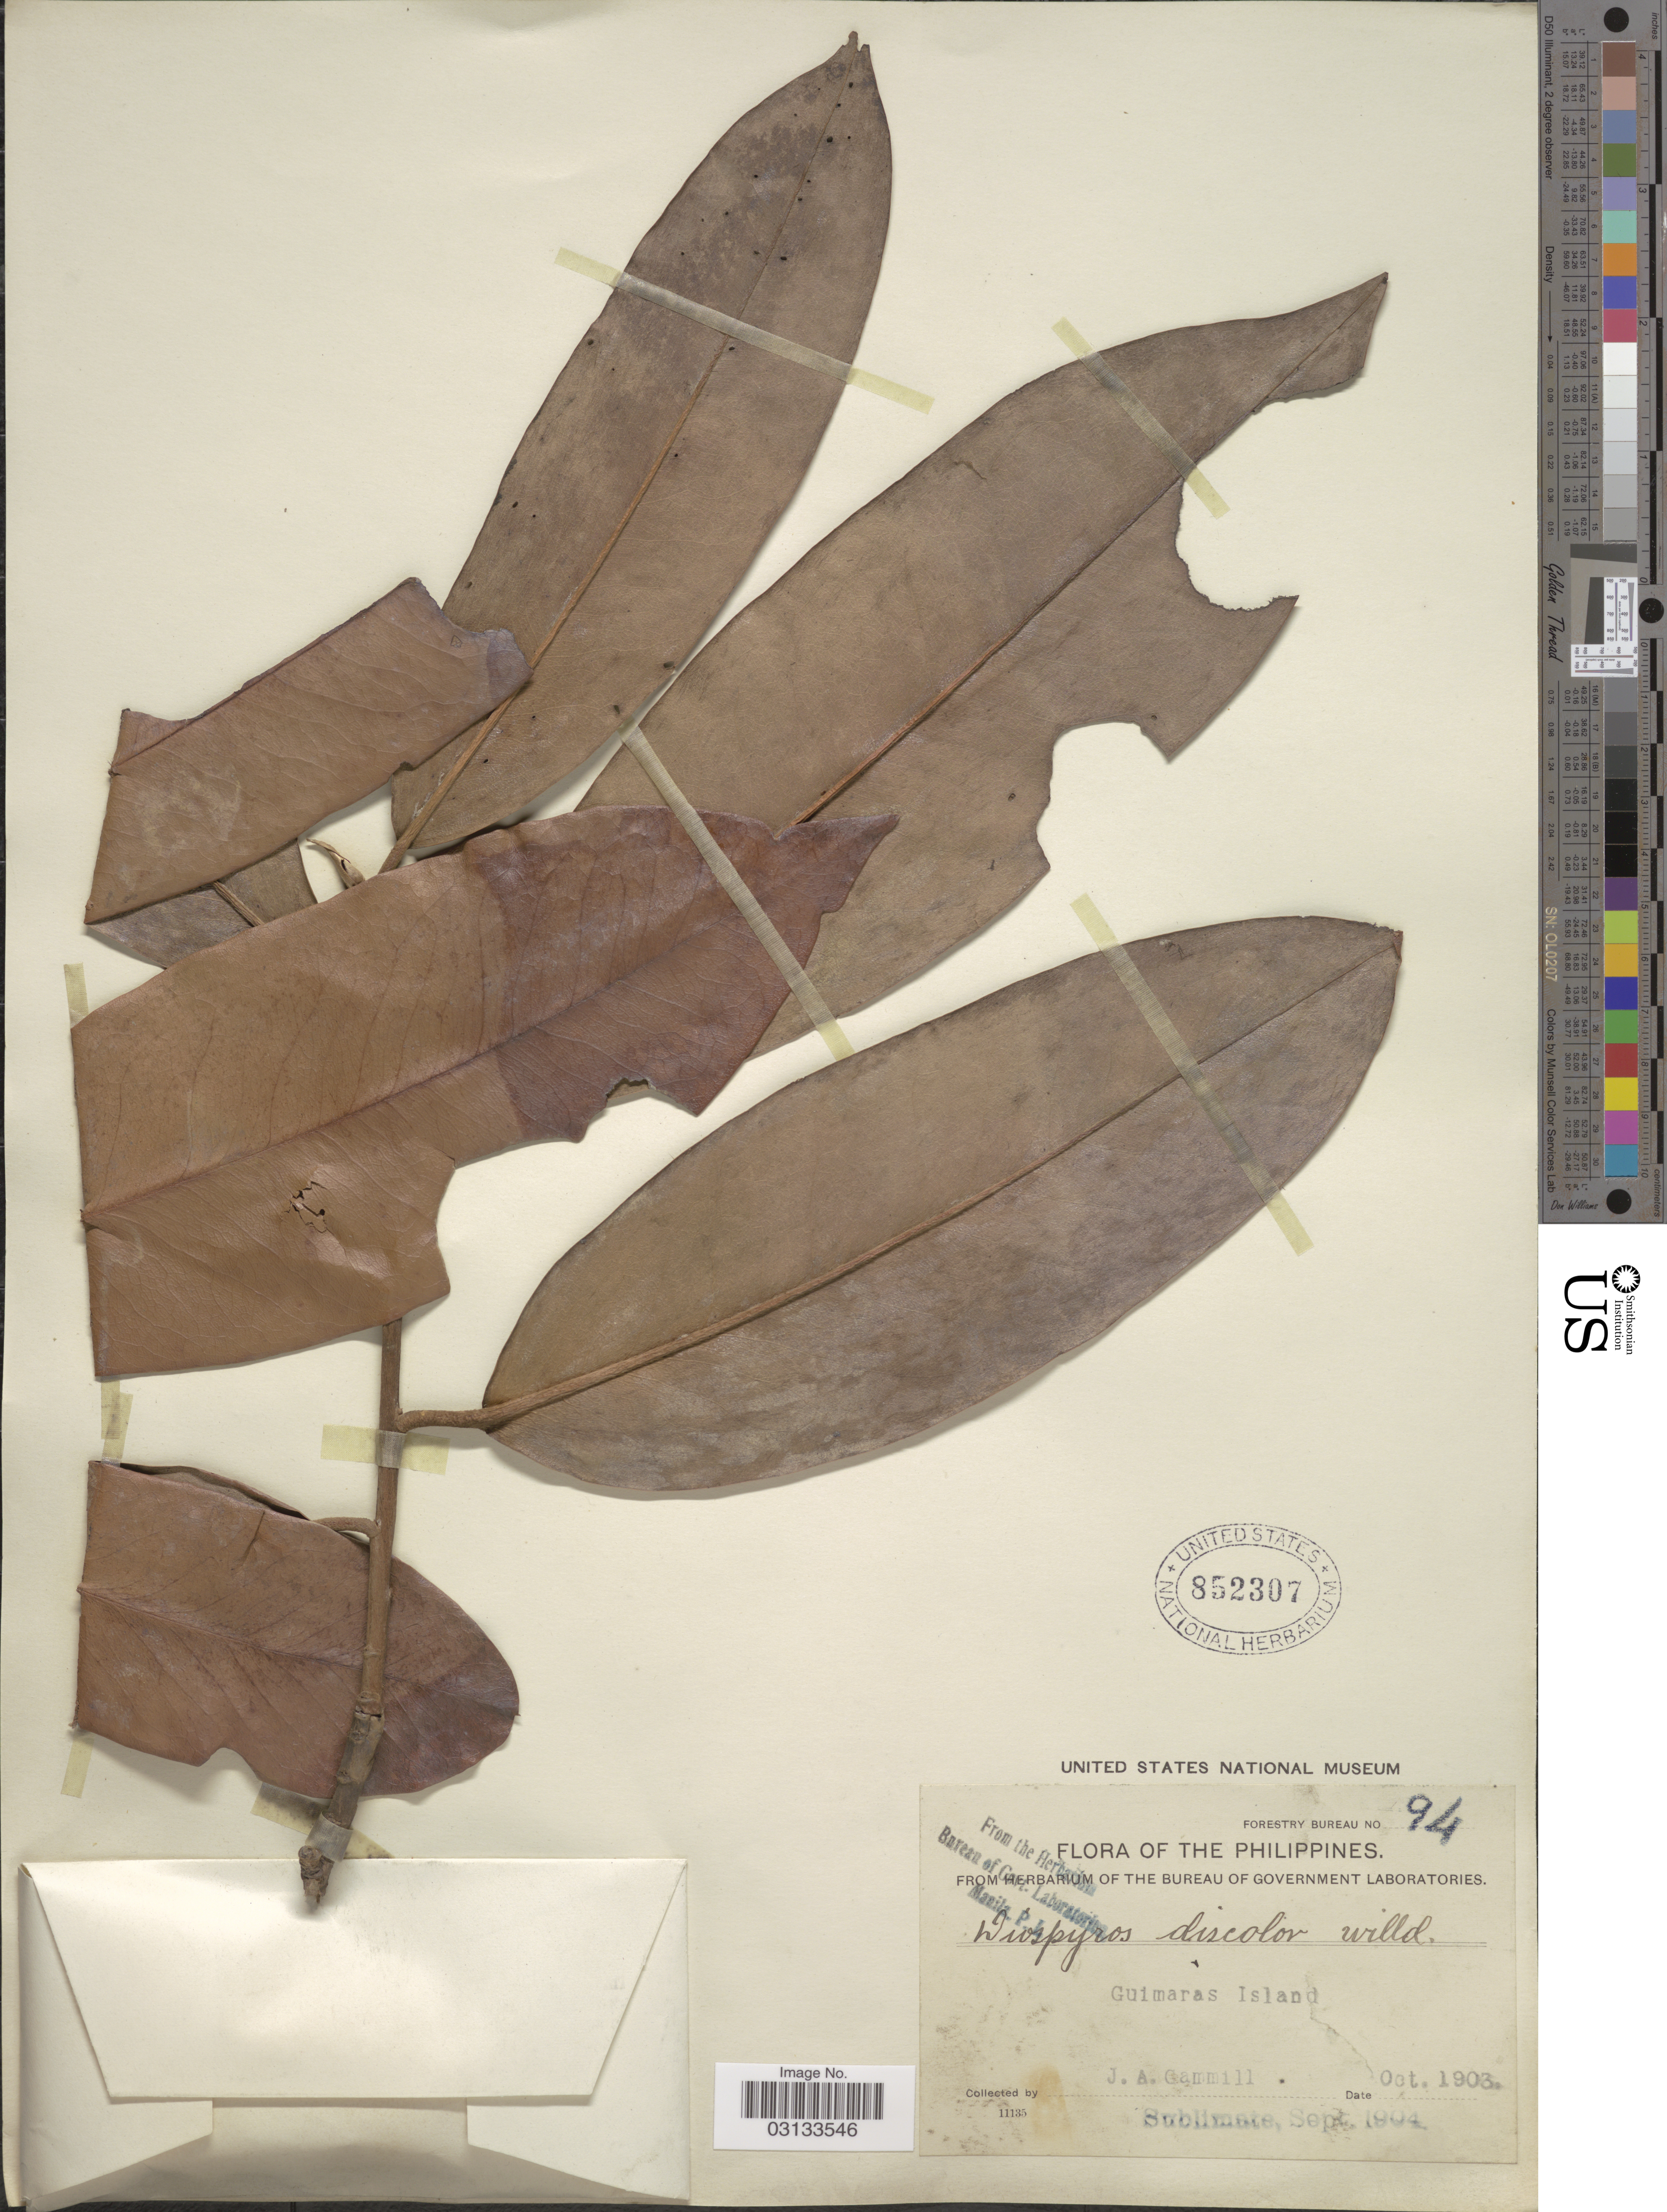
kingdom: Plantae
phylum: Tracheophyta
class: Magnoliopsida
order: Ericales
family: Ebenaceae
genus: Diospyros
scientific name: Diospyros discolor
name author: Willd.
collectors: J. Gammill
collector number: Forestry Bureau 94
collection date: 1903-10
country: Philippines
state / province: Western Visayas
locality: Guimaras Island.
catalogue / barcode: US 852307